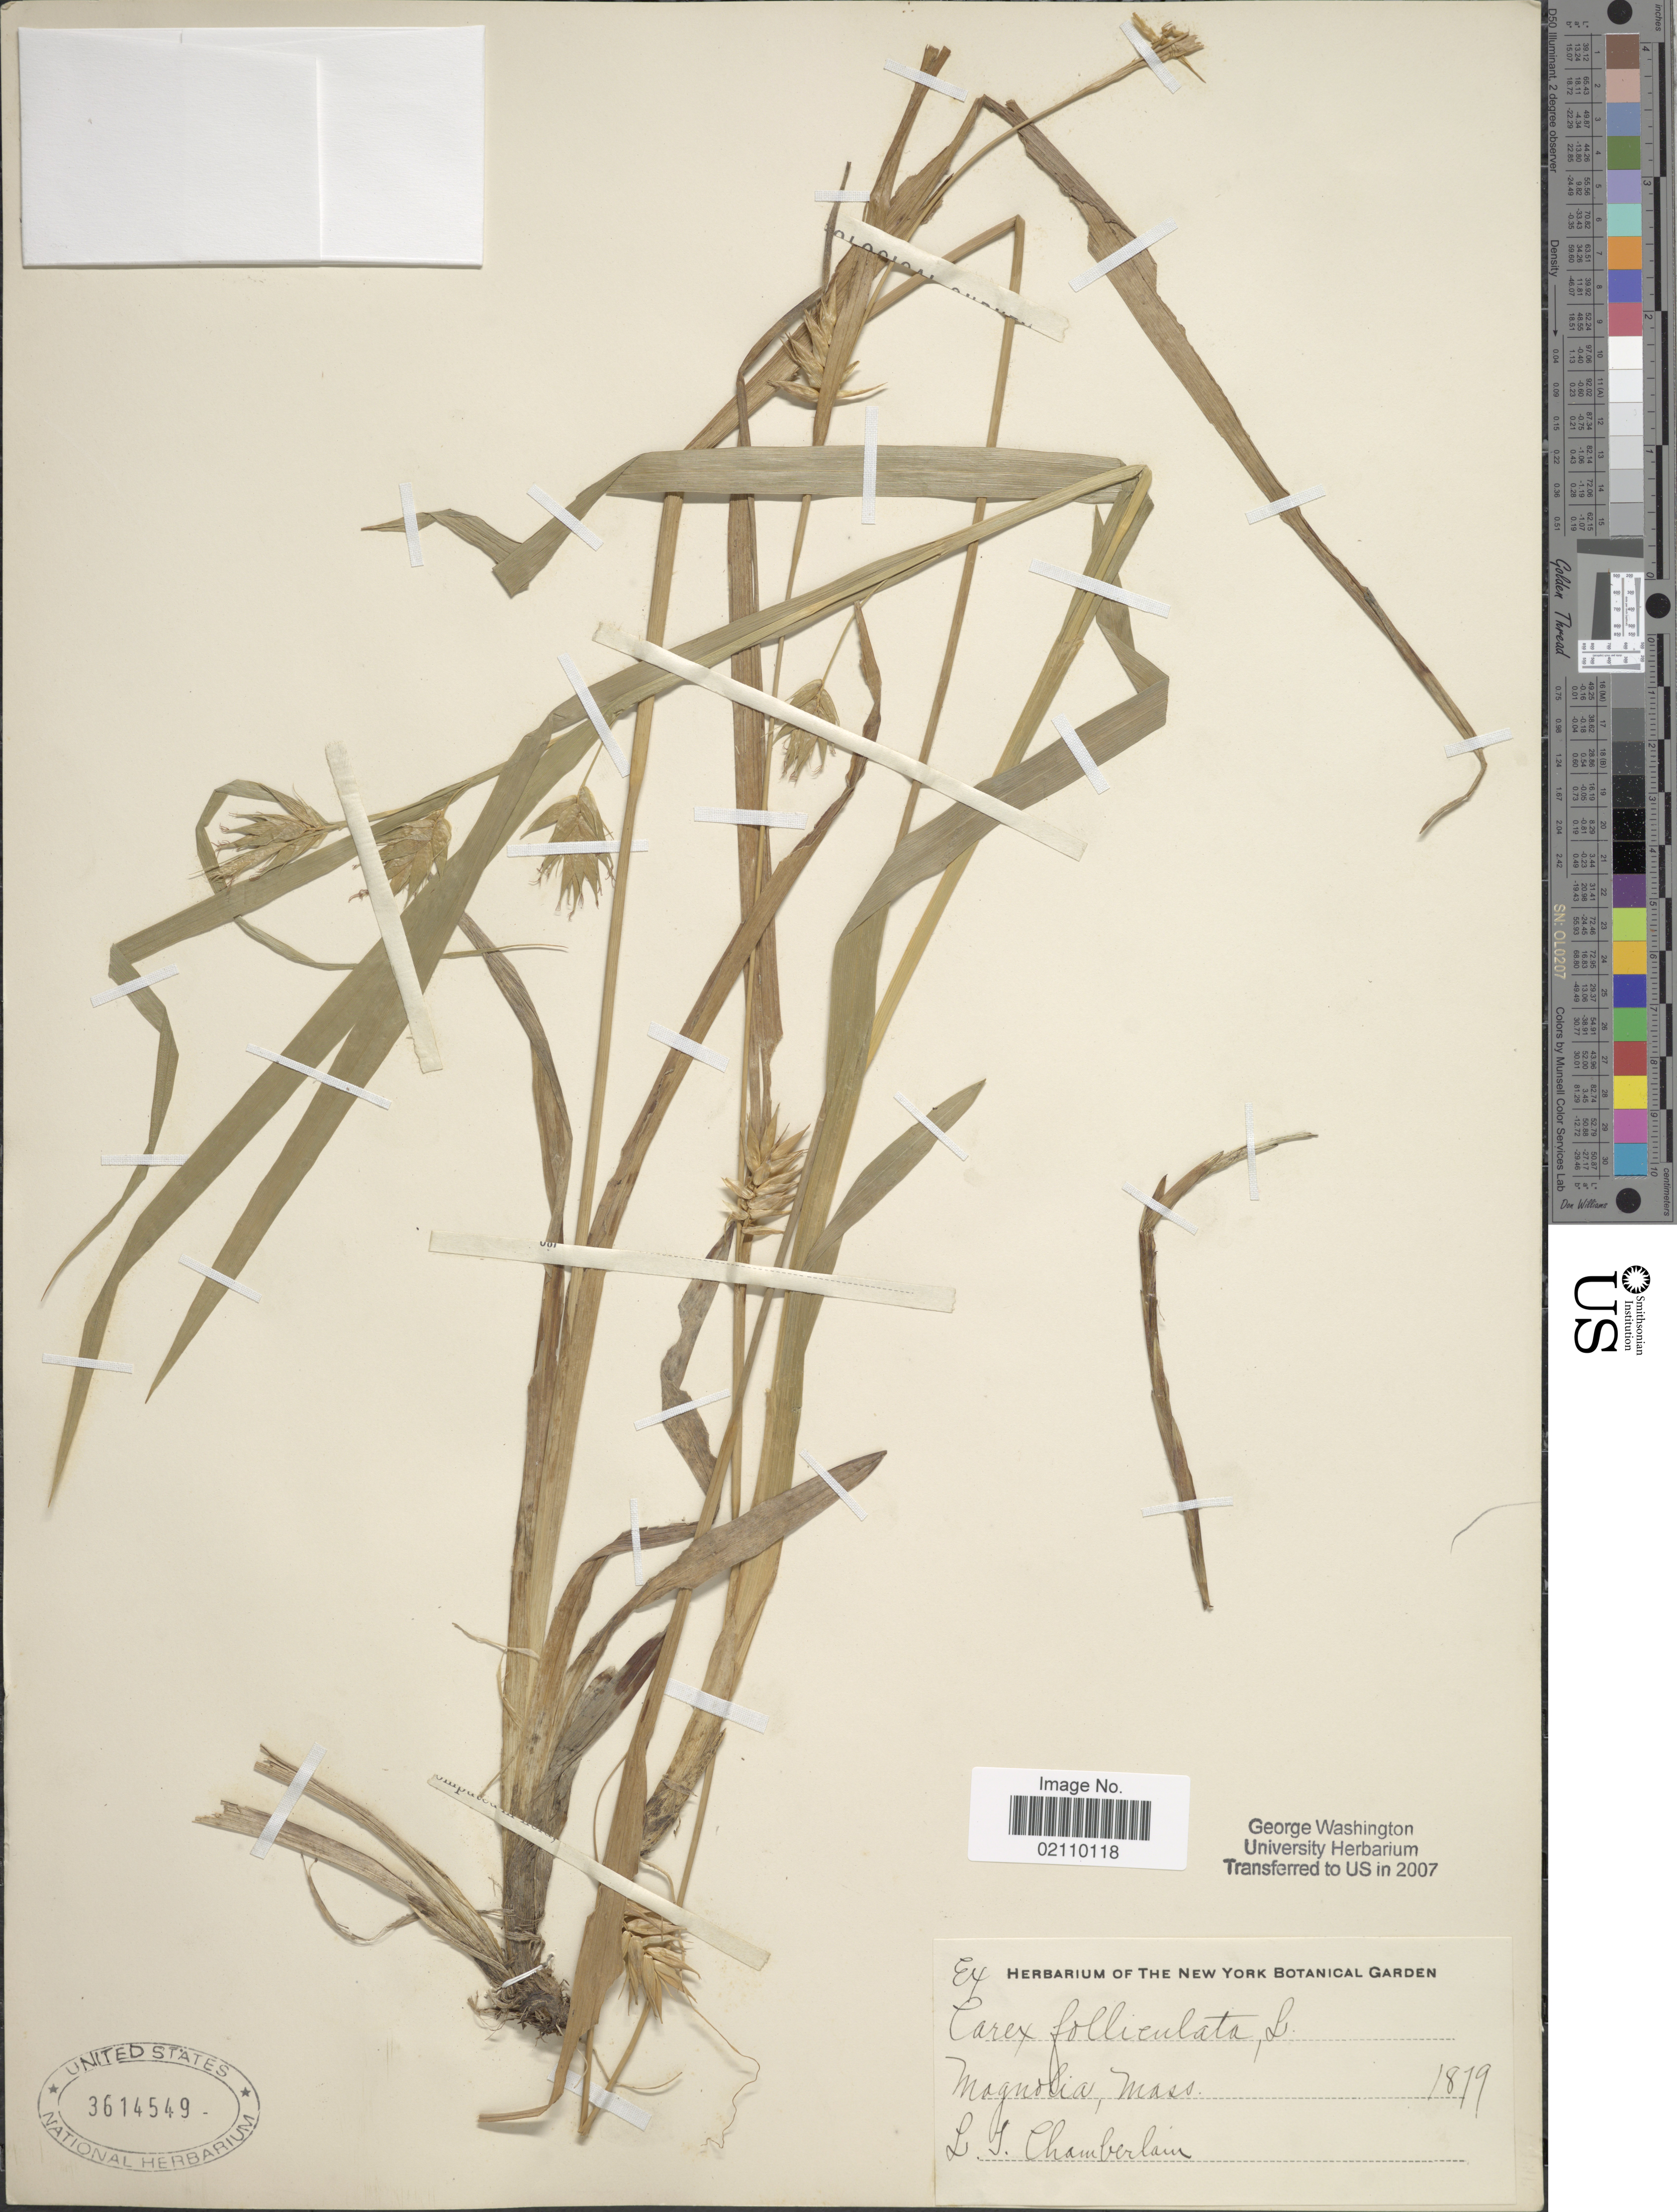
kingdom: Plantae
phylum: Tracheophyta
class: Liliopsida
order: Poales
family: Cyperaceae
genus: Carex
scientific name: Carex folliculata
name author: L.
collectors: L. Chamberlain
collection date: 1879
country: United States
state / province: Massachusetts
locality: Magnolia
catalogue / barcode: US 3614549